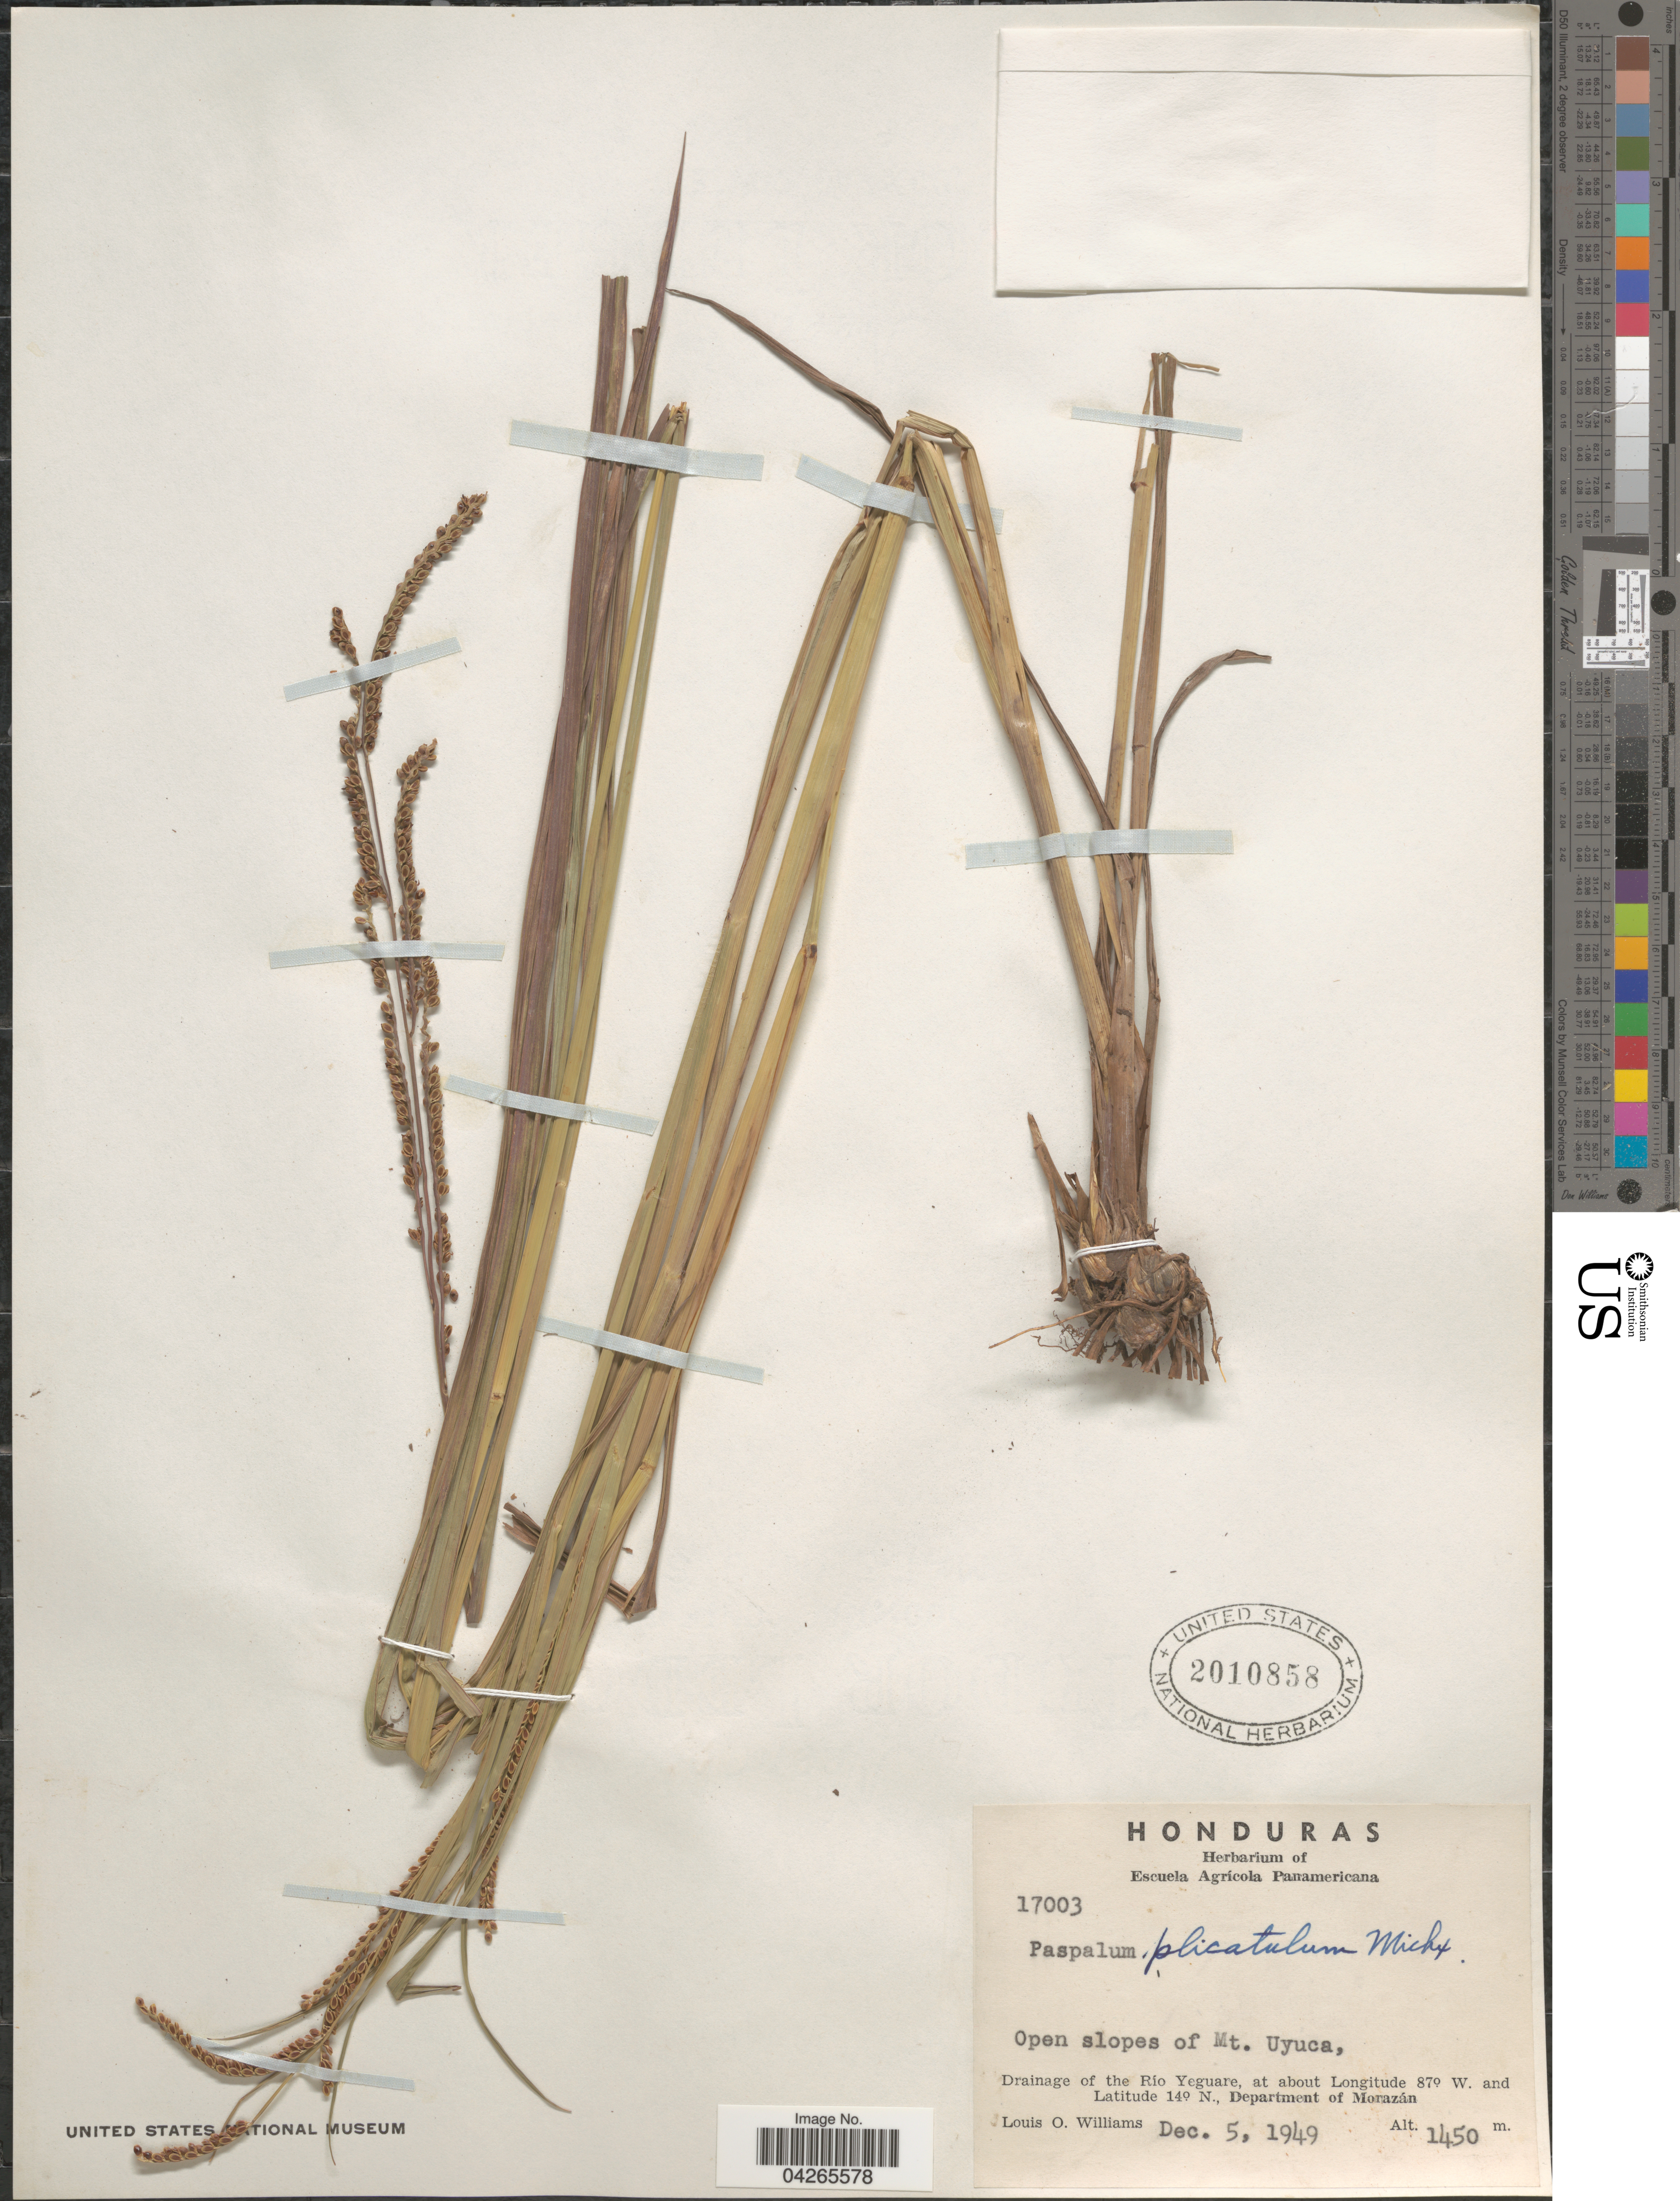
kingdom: Plantae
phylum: Tracheophyta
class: Liliopsida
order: Poales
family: Poaceae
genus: Paspalum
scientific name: Paspalum plicatulum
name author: Michx.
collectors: L. O. Williams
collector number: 17003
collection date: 1949-12-05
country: Honduras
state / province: Fco. Morazán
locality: Open slopes of Mt. Uyuca, Drainage of the Río Yeguare, Department of Morazán.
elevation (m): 1450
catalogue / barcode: US 2010858